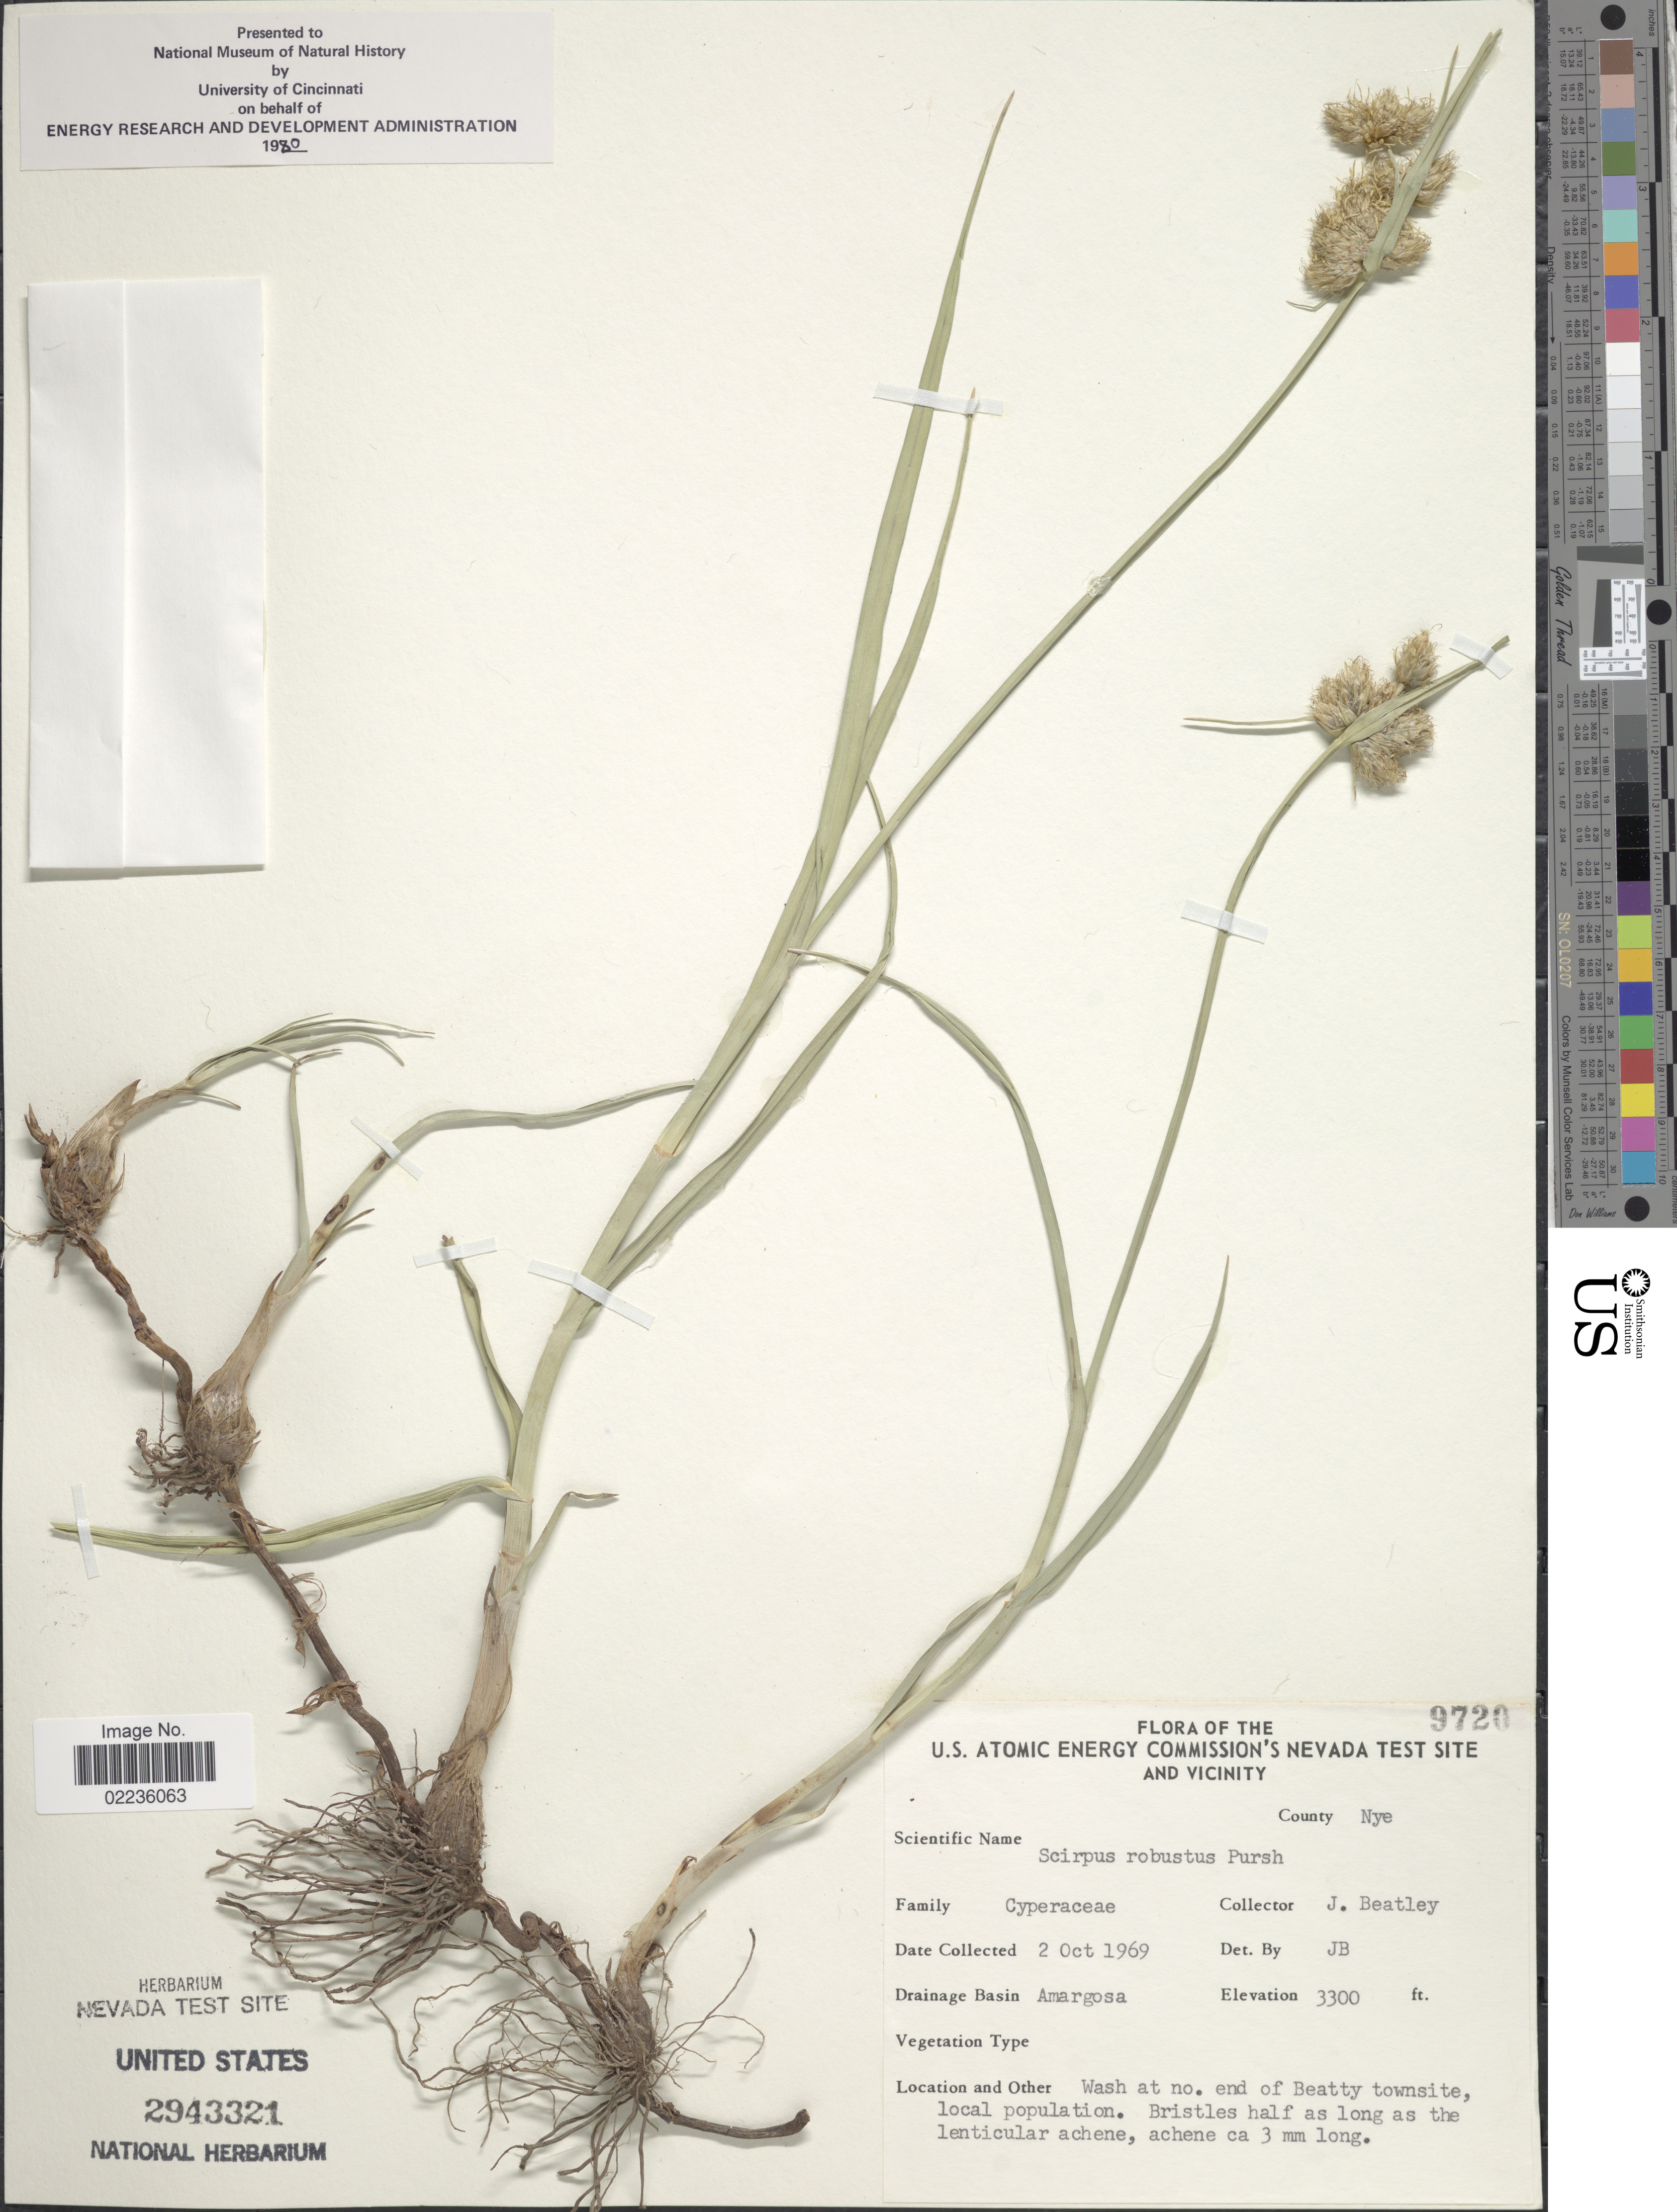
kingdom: Plantae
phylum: Tracheophyta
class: Liliopsida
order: Poales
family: Cyperaceae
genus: Bolboschoenus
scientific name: Bolboschoenus maritimus subsp. paludosus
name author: (A. Nelson) T. Koyama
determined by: Strong, M. T., (US), Smithsonian Institution - National Museum of Natural History (UNITED STATES)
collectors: J. C. Beatley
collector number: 9720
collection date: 1969-10-02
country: United States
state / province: Nevada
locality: U.S. Atomic Energy Commision's Nevada Test Site and vicinity. County Nye. Drainage Basin Amargosa. Wash at no. end of Beatty townsite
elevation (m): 1006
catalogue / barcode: US 2943321